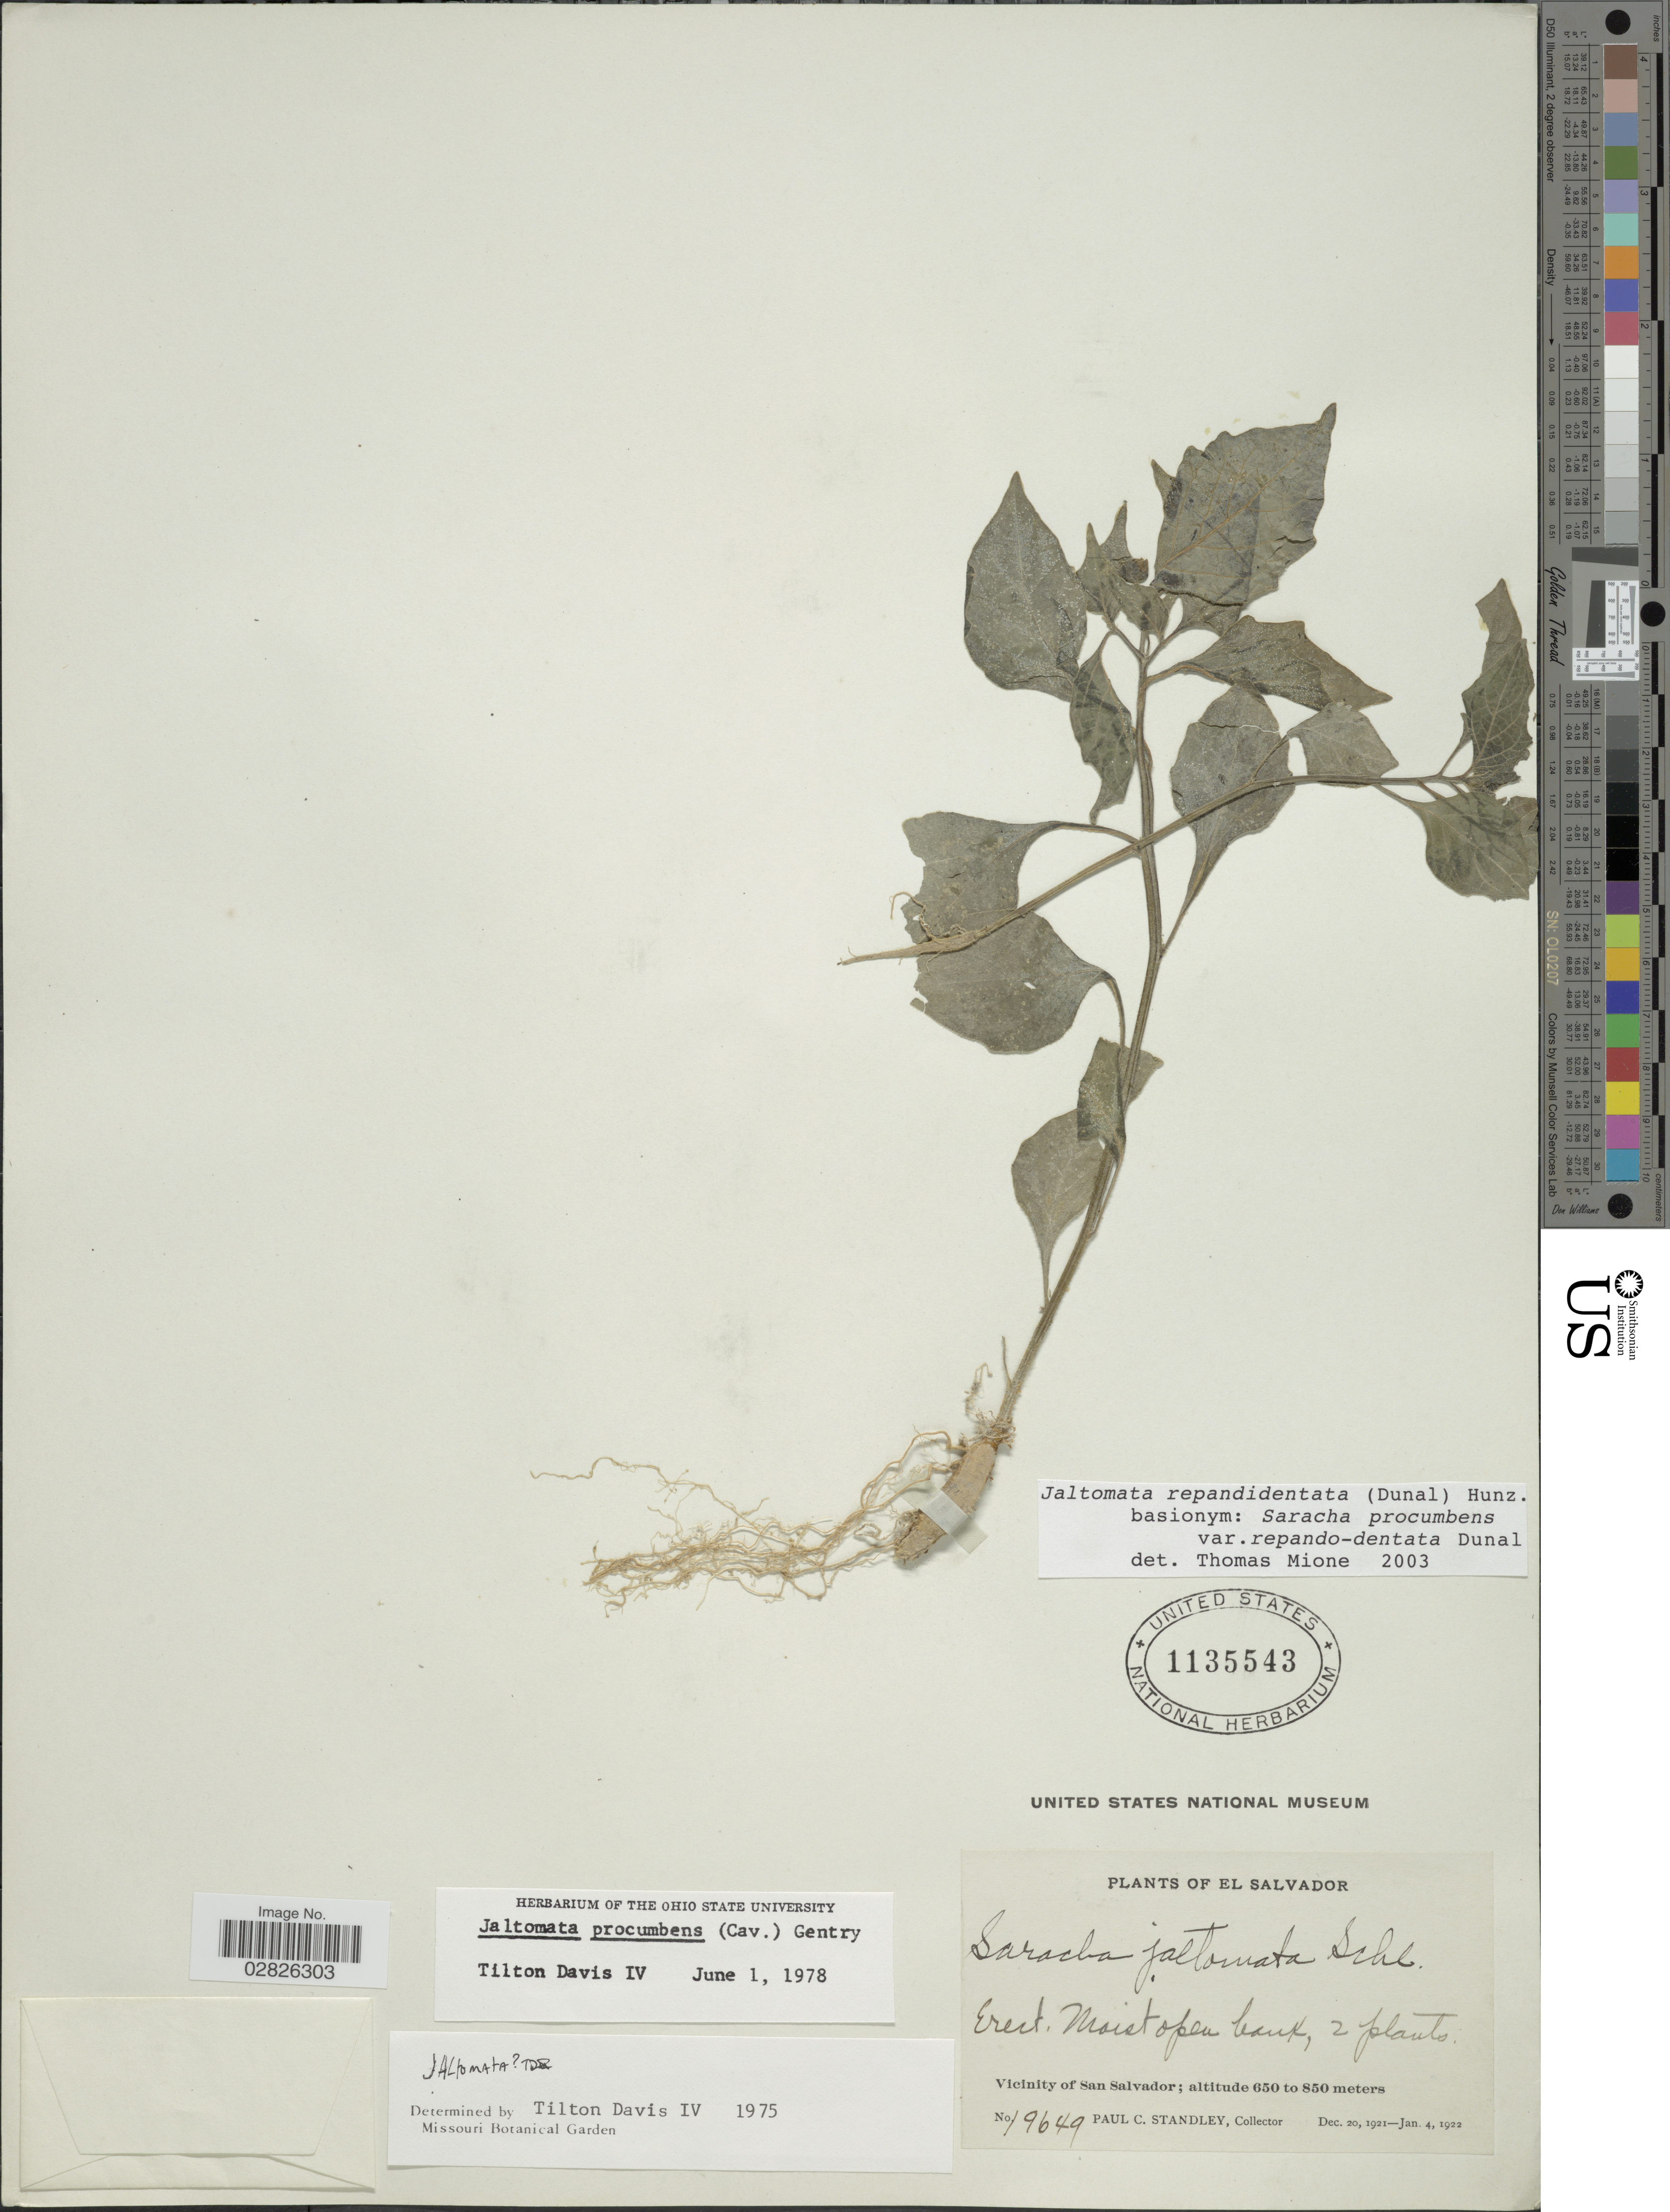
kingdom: Plantae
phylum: Tracheophyta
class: Magnoliopsida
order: Solanales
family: Solanaceae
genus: Jaltomata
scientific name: Jaltomata repandidentata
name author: (Dunal) Hunz.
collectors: P. C. Standley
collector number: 19649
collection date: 1921-12-20/1922-01-04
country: El Salvador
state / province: San Salvador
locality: Vicinity of San Salvador.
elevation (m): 650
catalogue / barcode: US 1135543